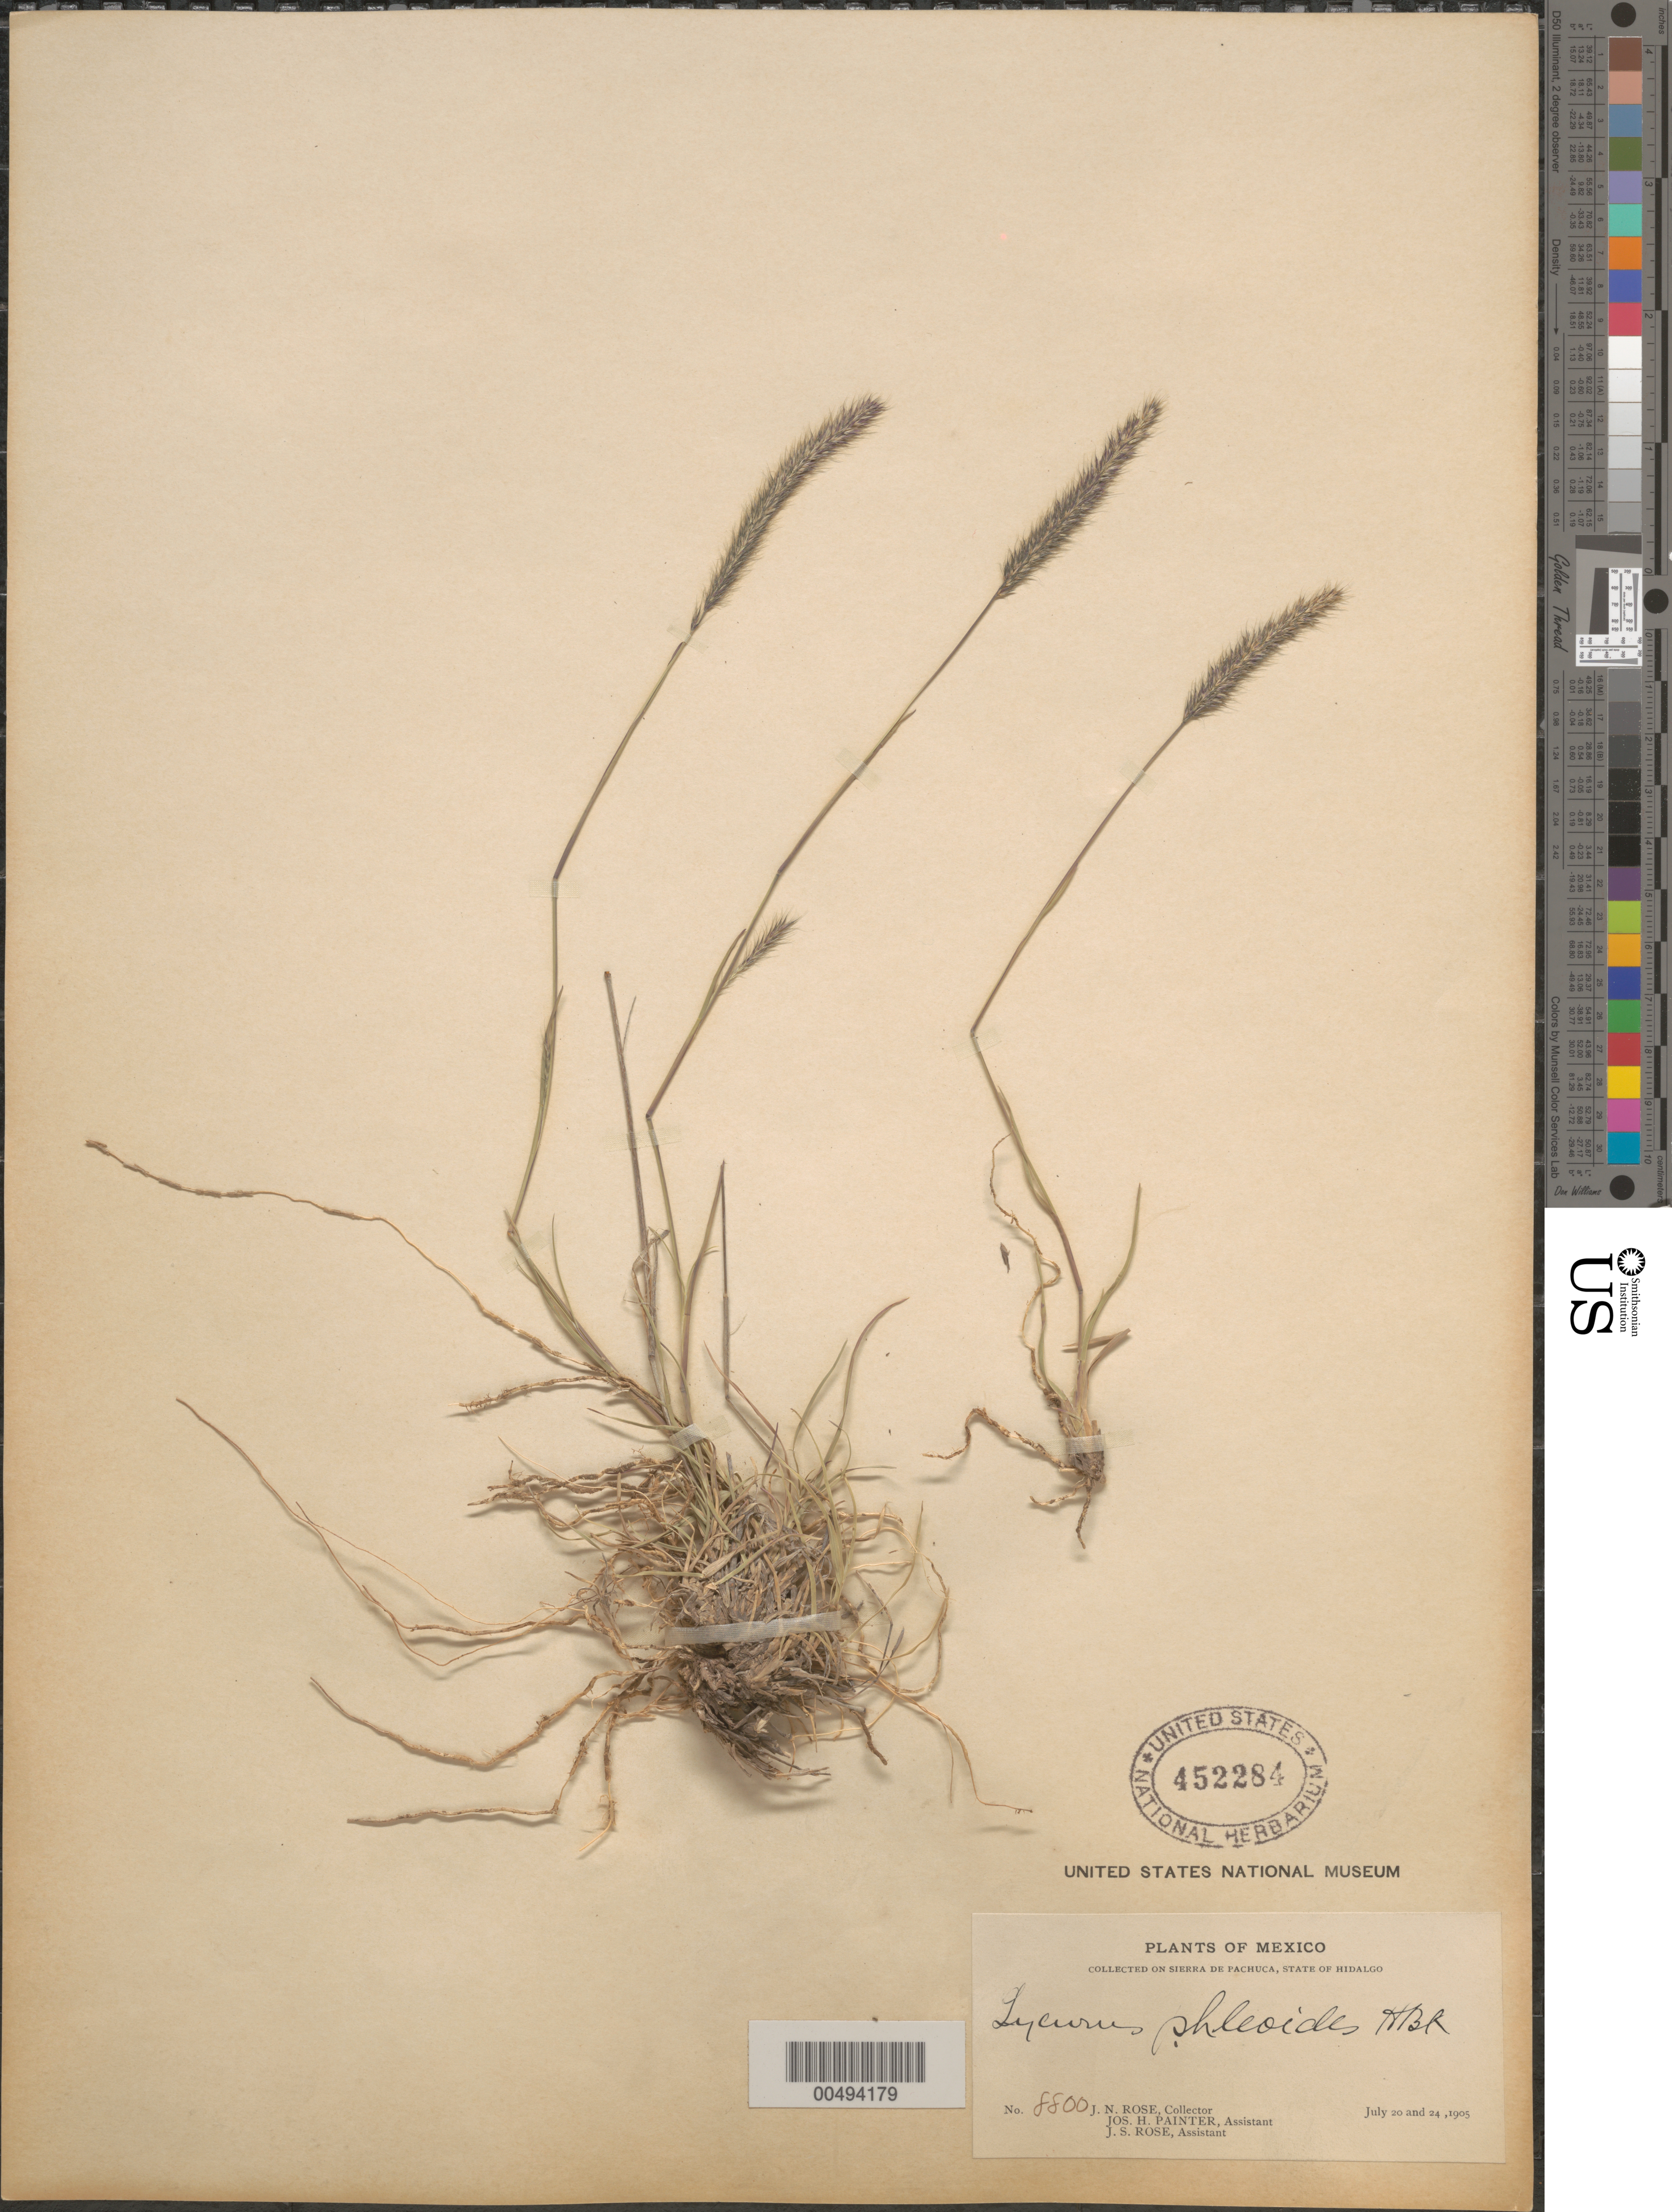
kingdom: Plantae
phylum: Tracheophyta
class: Liliopsida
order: Poales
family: Poaceae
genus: Lycurus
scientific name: Lycurus phleoides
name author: Kunth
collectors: J. N. Rose, J. H. Painter & J. S. Rose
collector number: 8800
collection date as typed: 20 Jul 1905 and 24 Jul 1905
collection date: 1905-07-20,1905-07-24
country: Mexico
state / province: Hidalgo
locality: Sierra de Pachuca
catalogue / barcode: US 452284